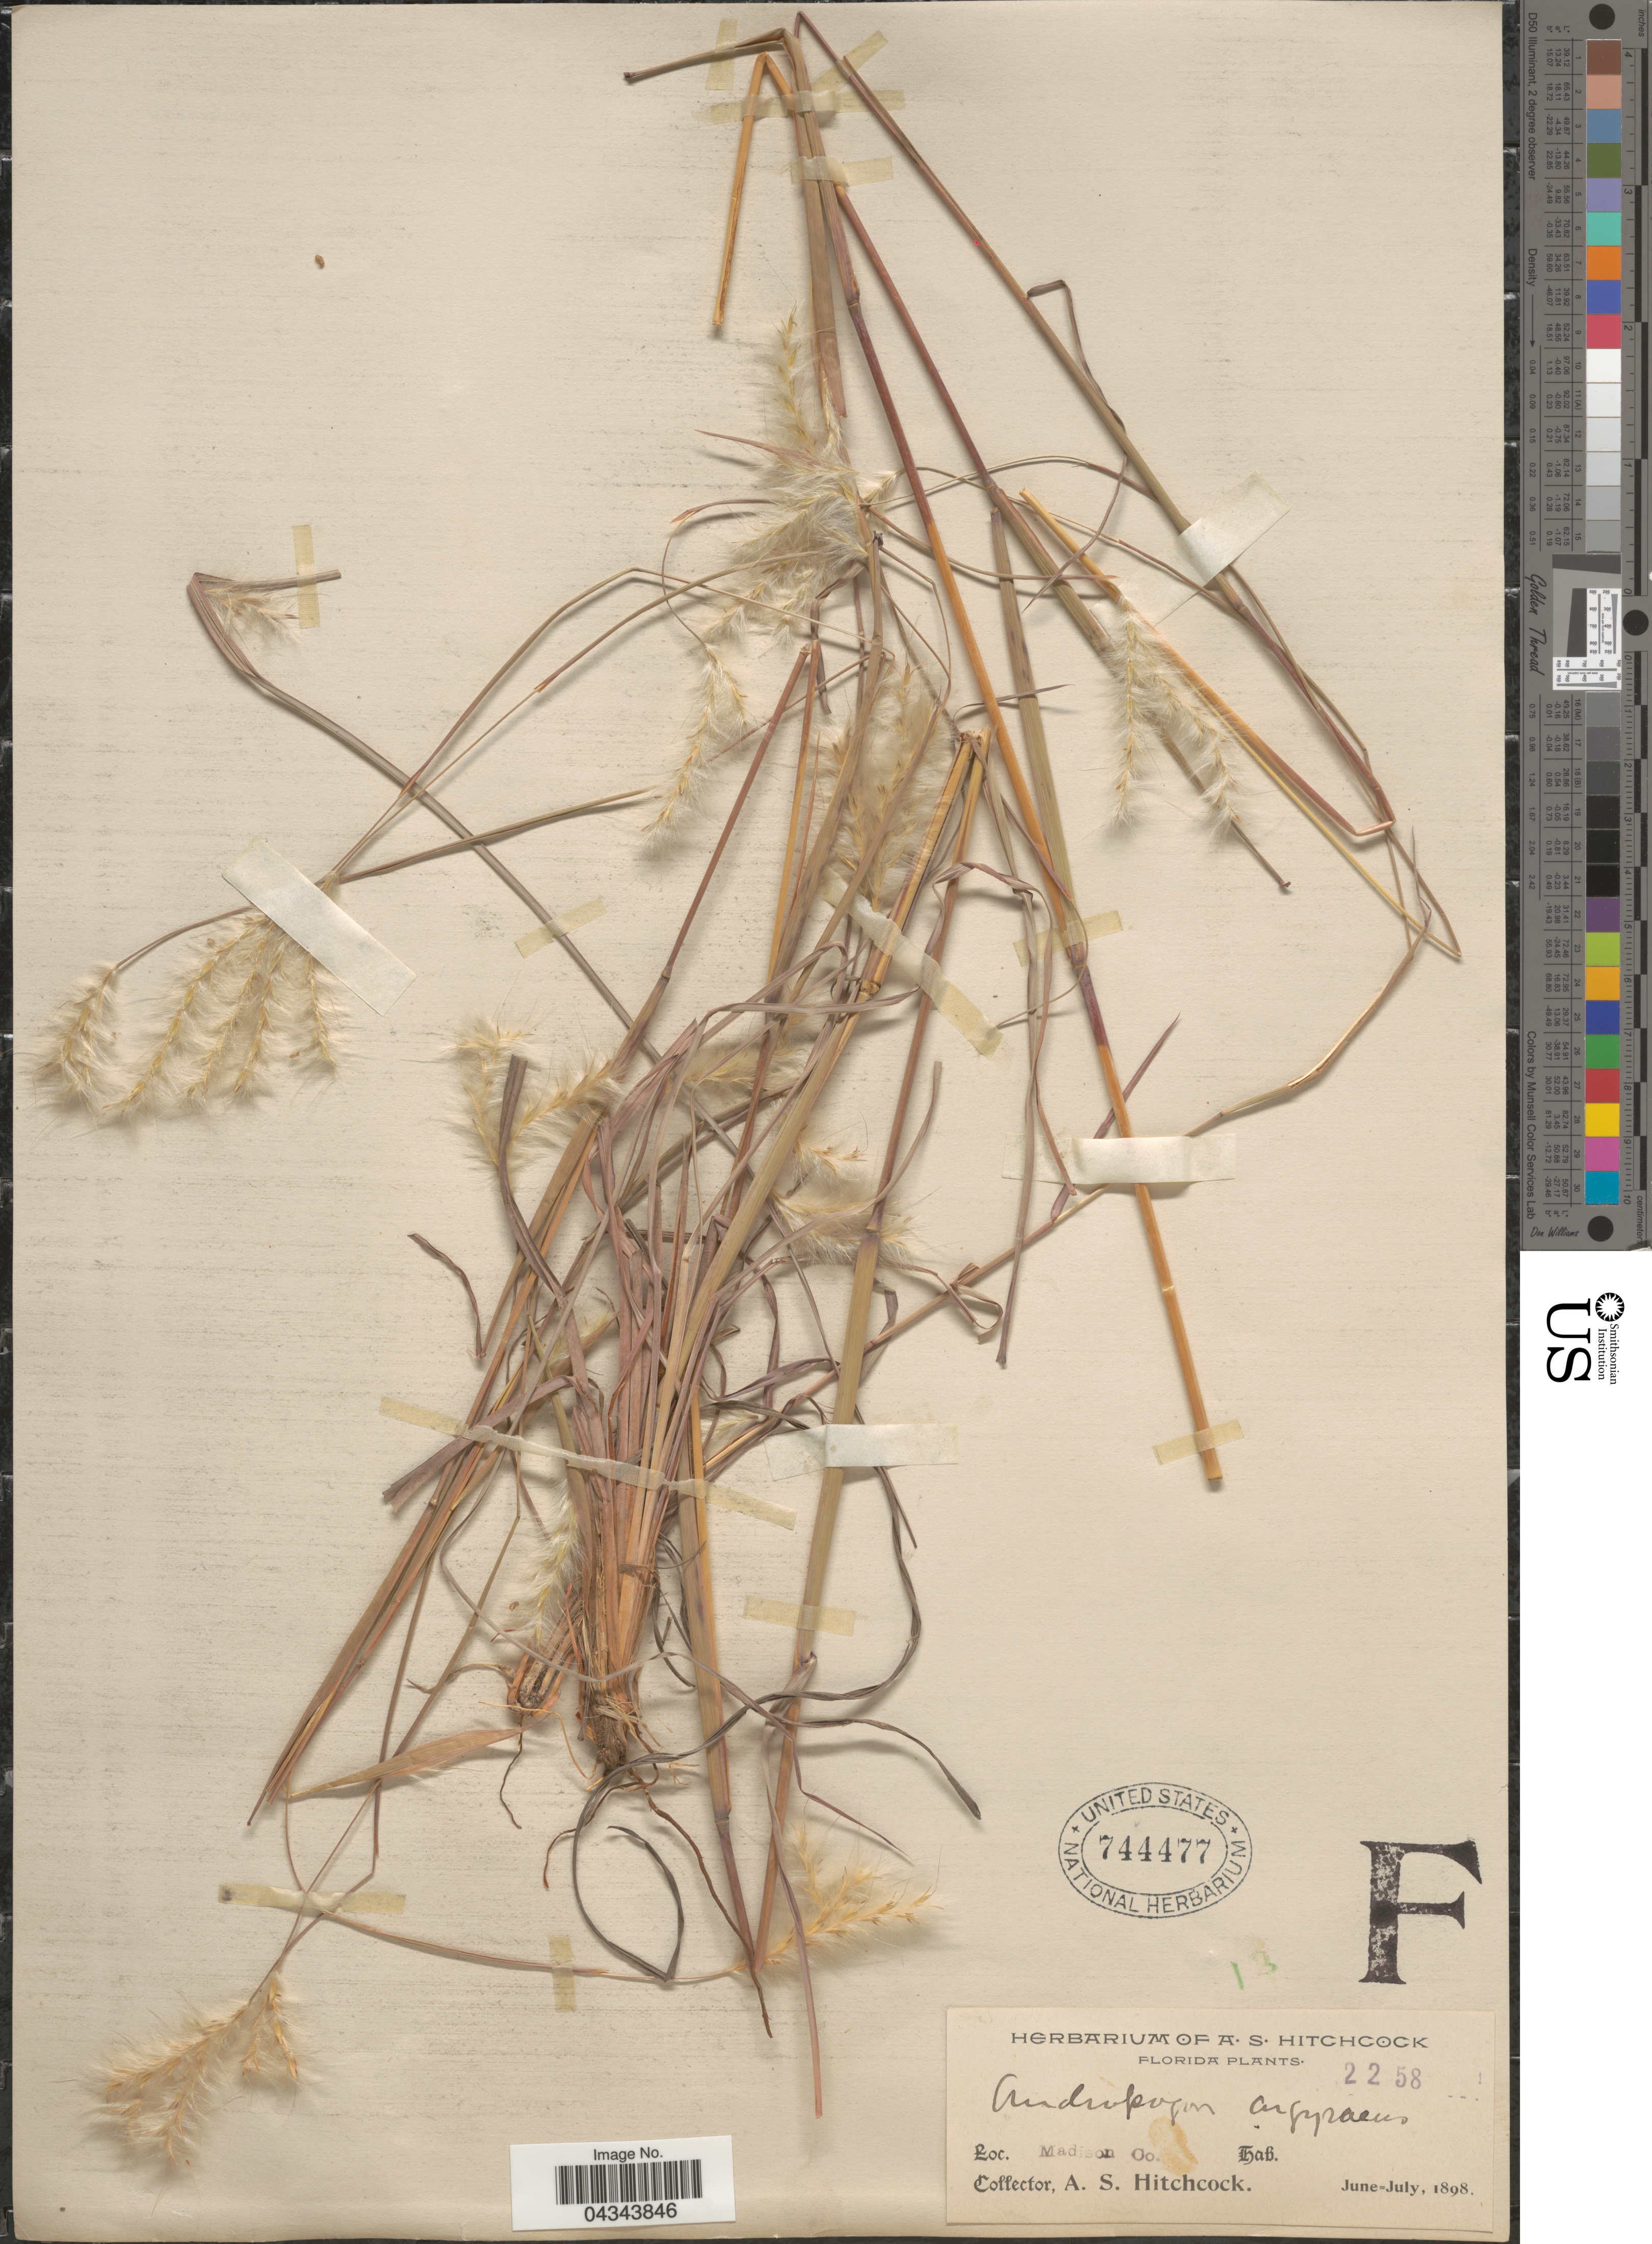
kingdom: Plantae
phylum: Tracheophyta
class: Liliopsida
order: Poales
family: Poaceae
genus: Andropogon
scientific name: Andropogon ternarius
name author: Michx.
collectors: A. S. Hitchcock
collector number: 2258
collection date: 1898-06/1898-07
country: United States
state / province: Florida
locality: Madison Co.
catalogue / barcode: US 744477